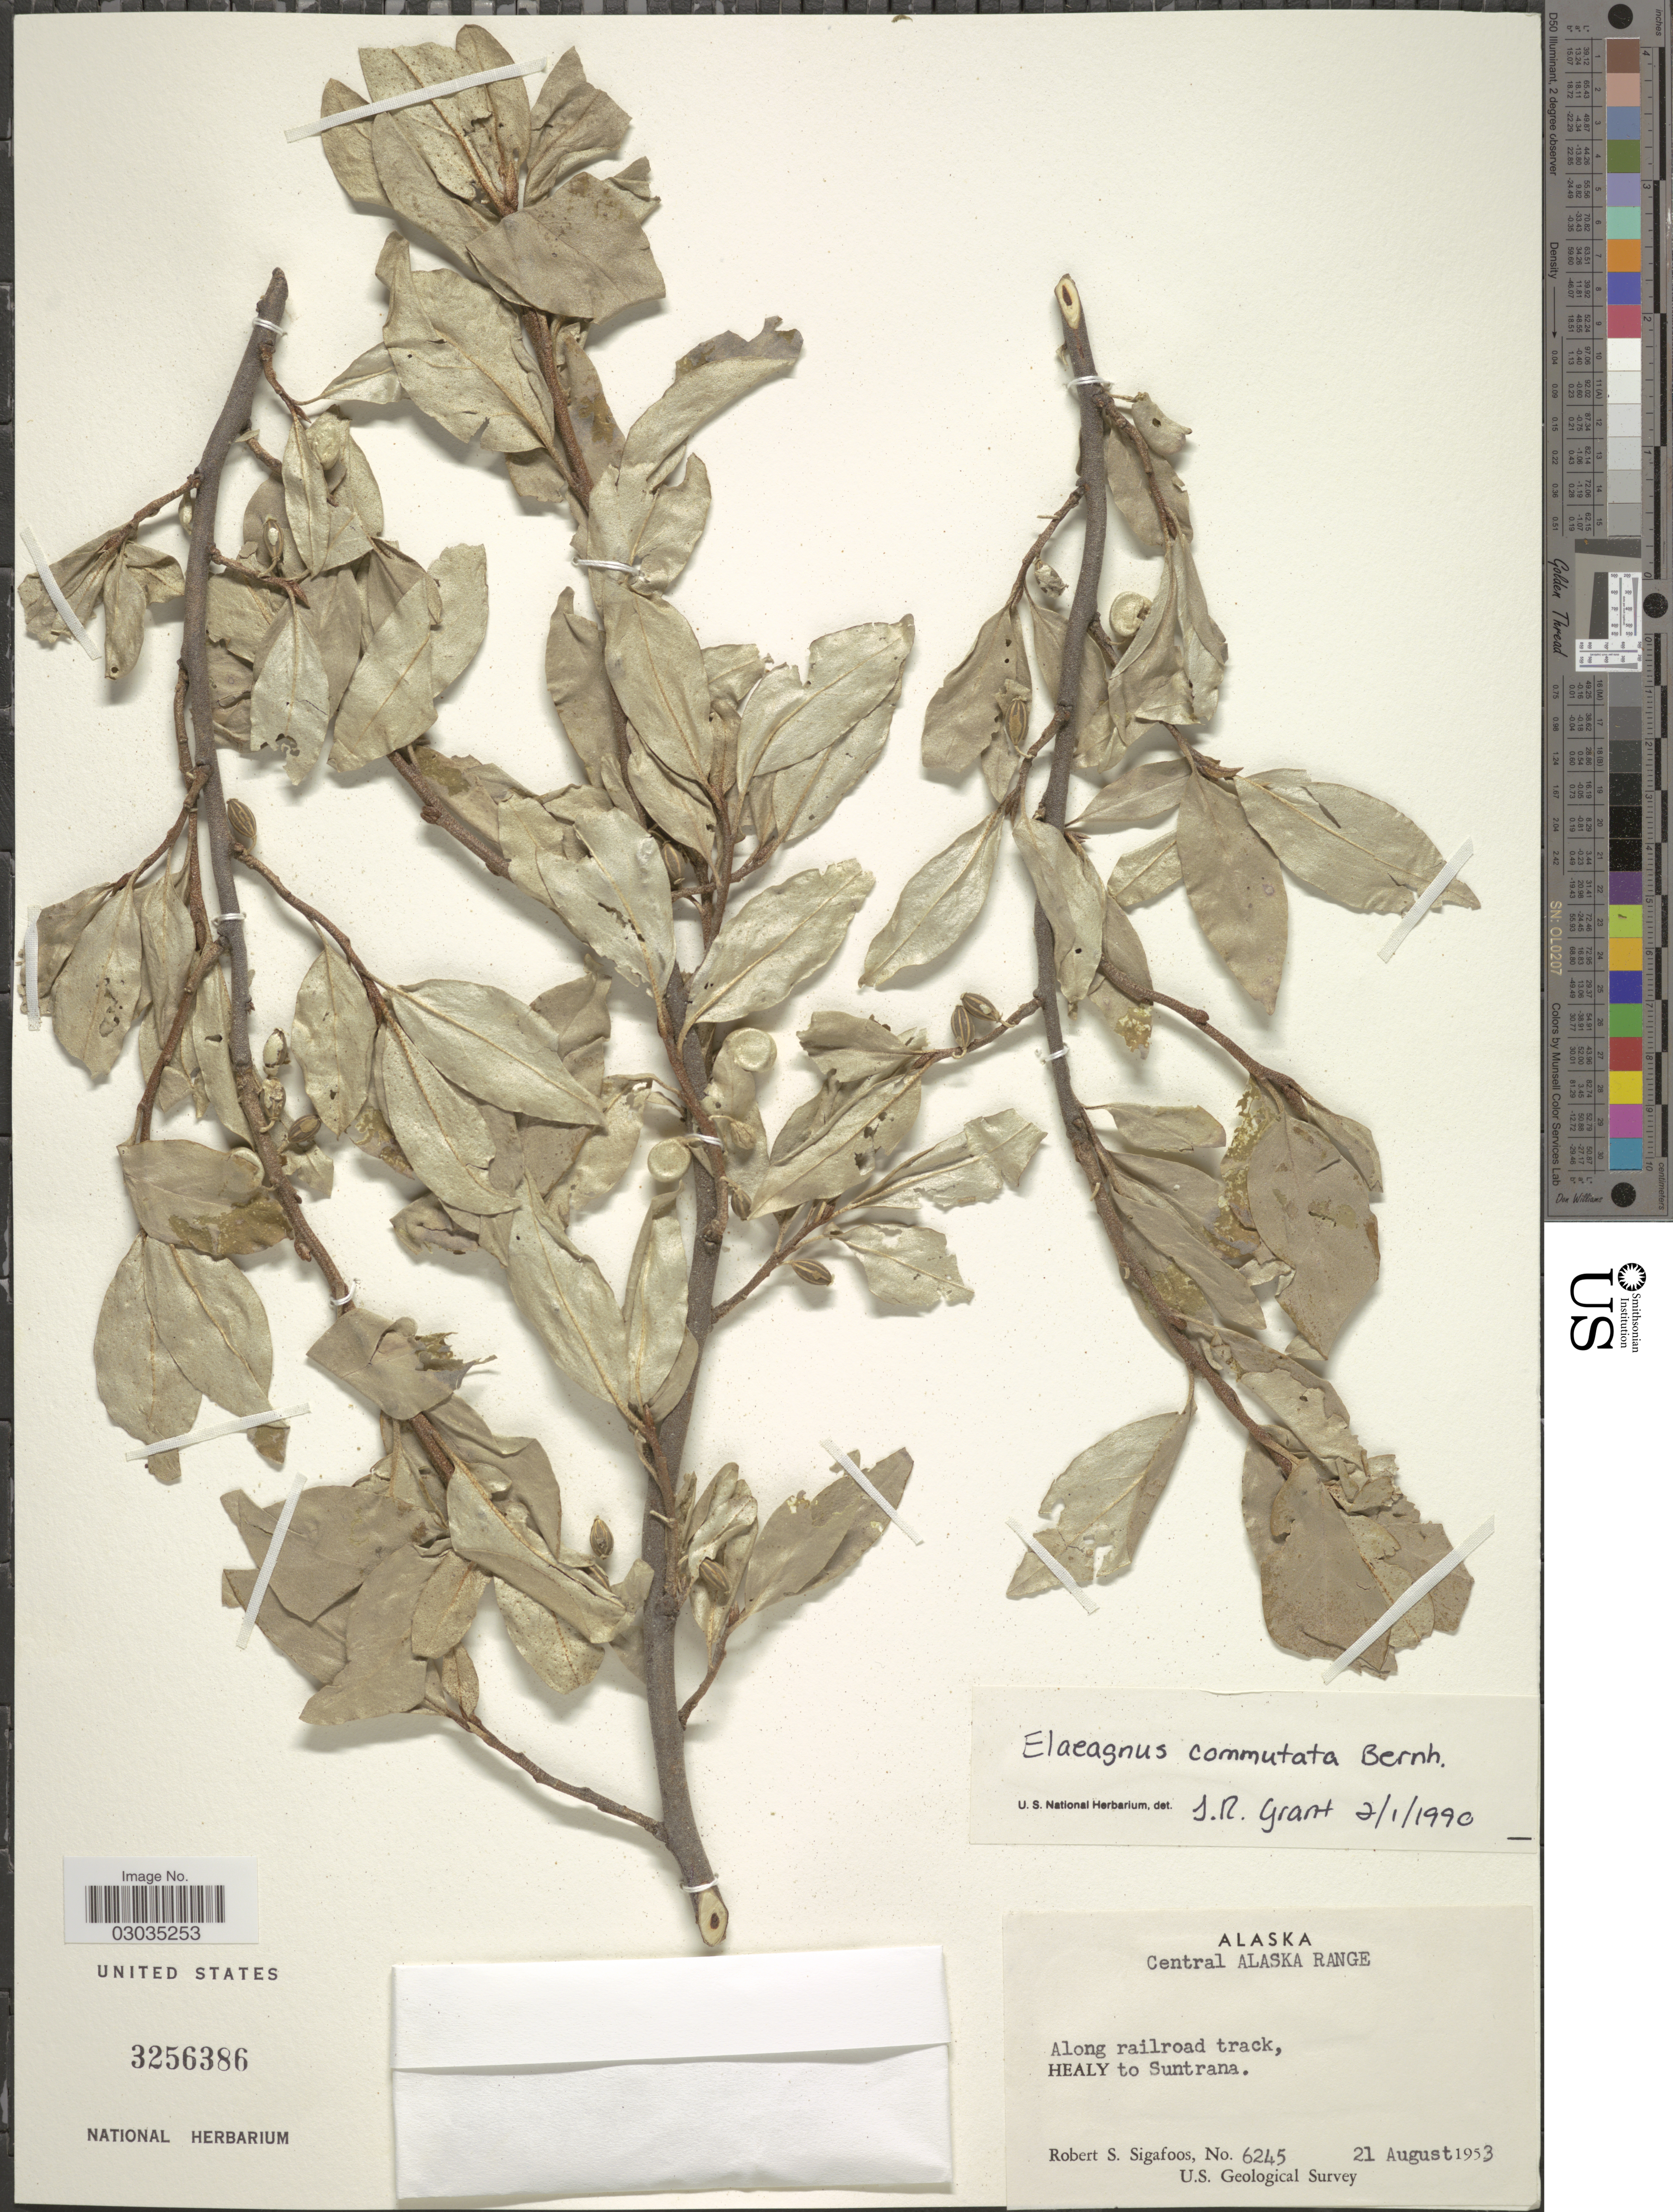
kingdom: Plantae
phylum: Tracheophyta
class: Magnoliopsida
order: Rosales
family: Elaeagnaceae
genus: Elaeagnus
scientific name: Elaeagnus commutata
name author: Bernh. ex Rydb.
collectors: R. Sigafoos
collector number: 6245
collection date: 1953-08-21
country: United States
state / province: Alaska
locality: Central Alaska Range, Along railroad track, Healy to Suntrana.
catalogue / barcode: US 3256386